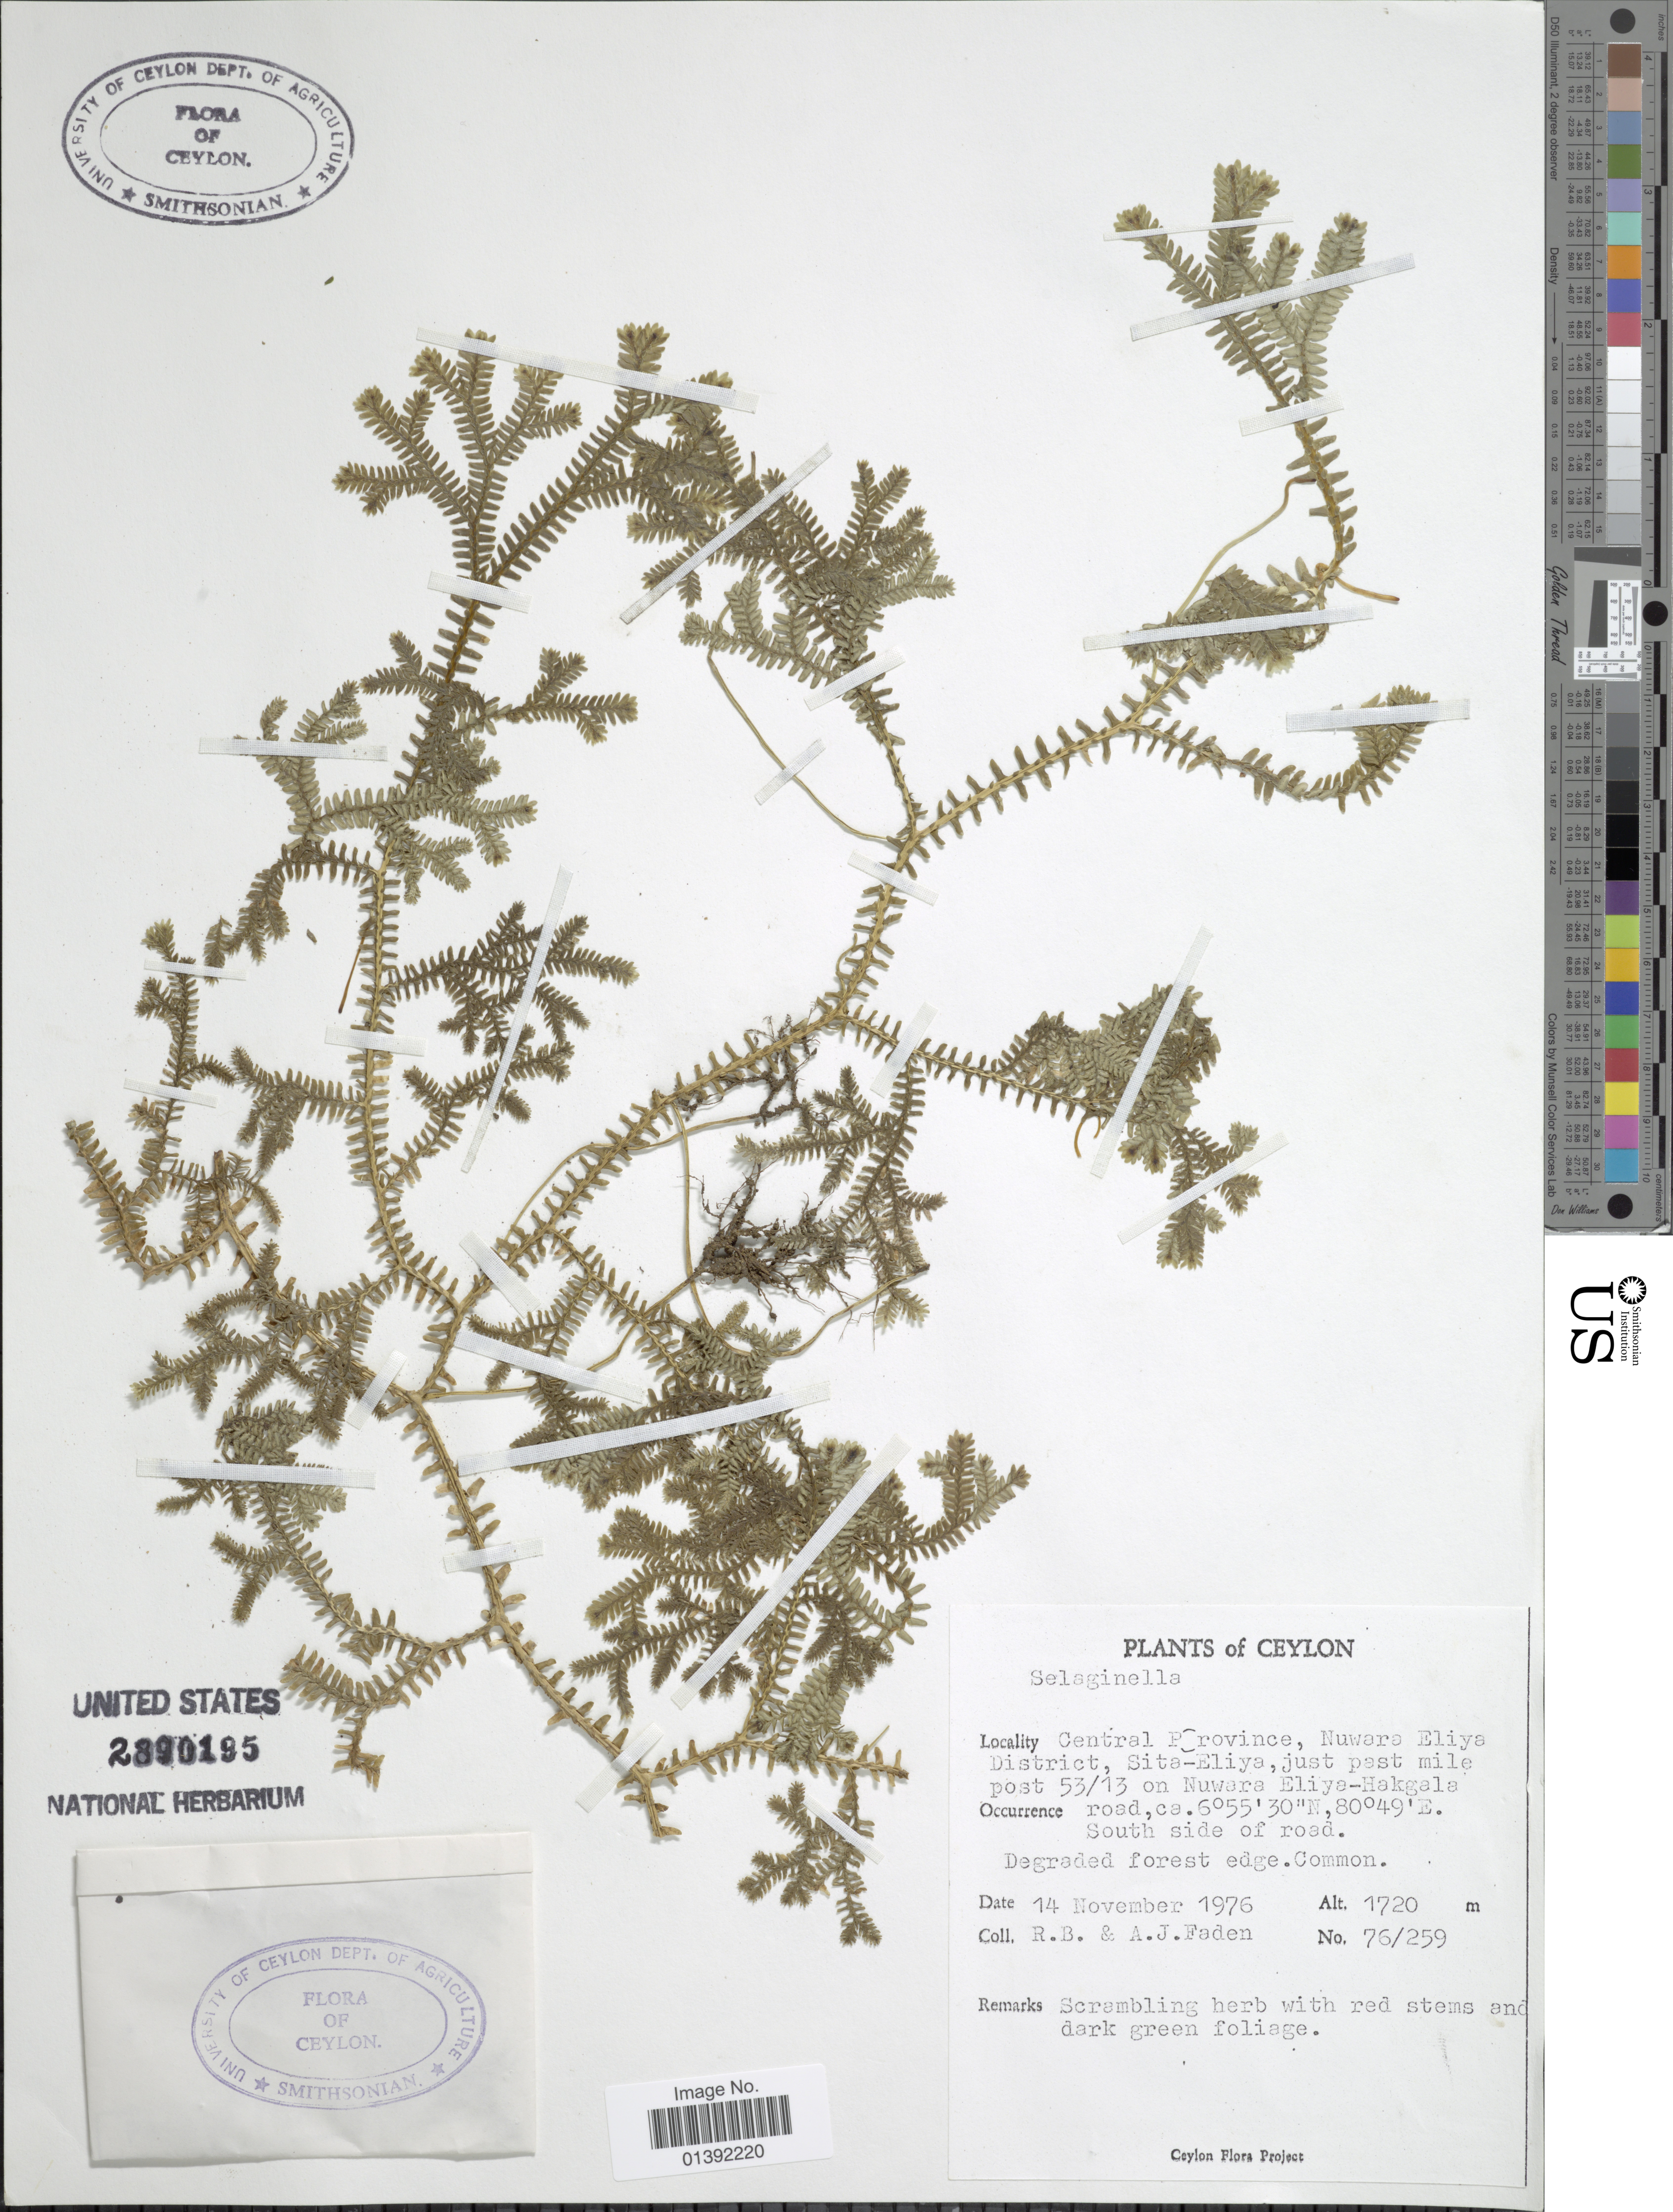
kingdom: Plantae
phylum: Tracheophyta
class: Lycopodiopsida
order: Selaginellales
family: Selaginellaceae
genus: Selaginella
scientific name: Selaginella sp.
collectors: R. B. Faden & A. J. Faden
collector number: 76/259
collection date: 1976-11-14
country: Sri Lanka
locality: Ceylon, Central Province, Nuwara Eliya District, Sita-Eliya, just past mile post 53/13 on Nuwara Eliya-Hakgala road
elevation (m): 1720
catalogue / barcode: US 2890195